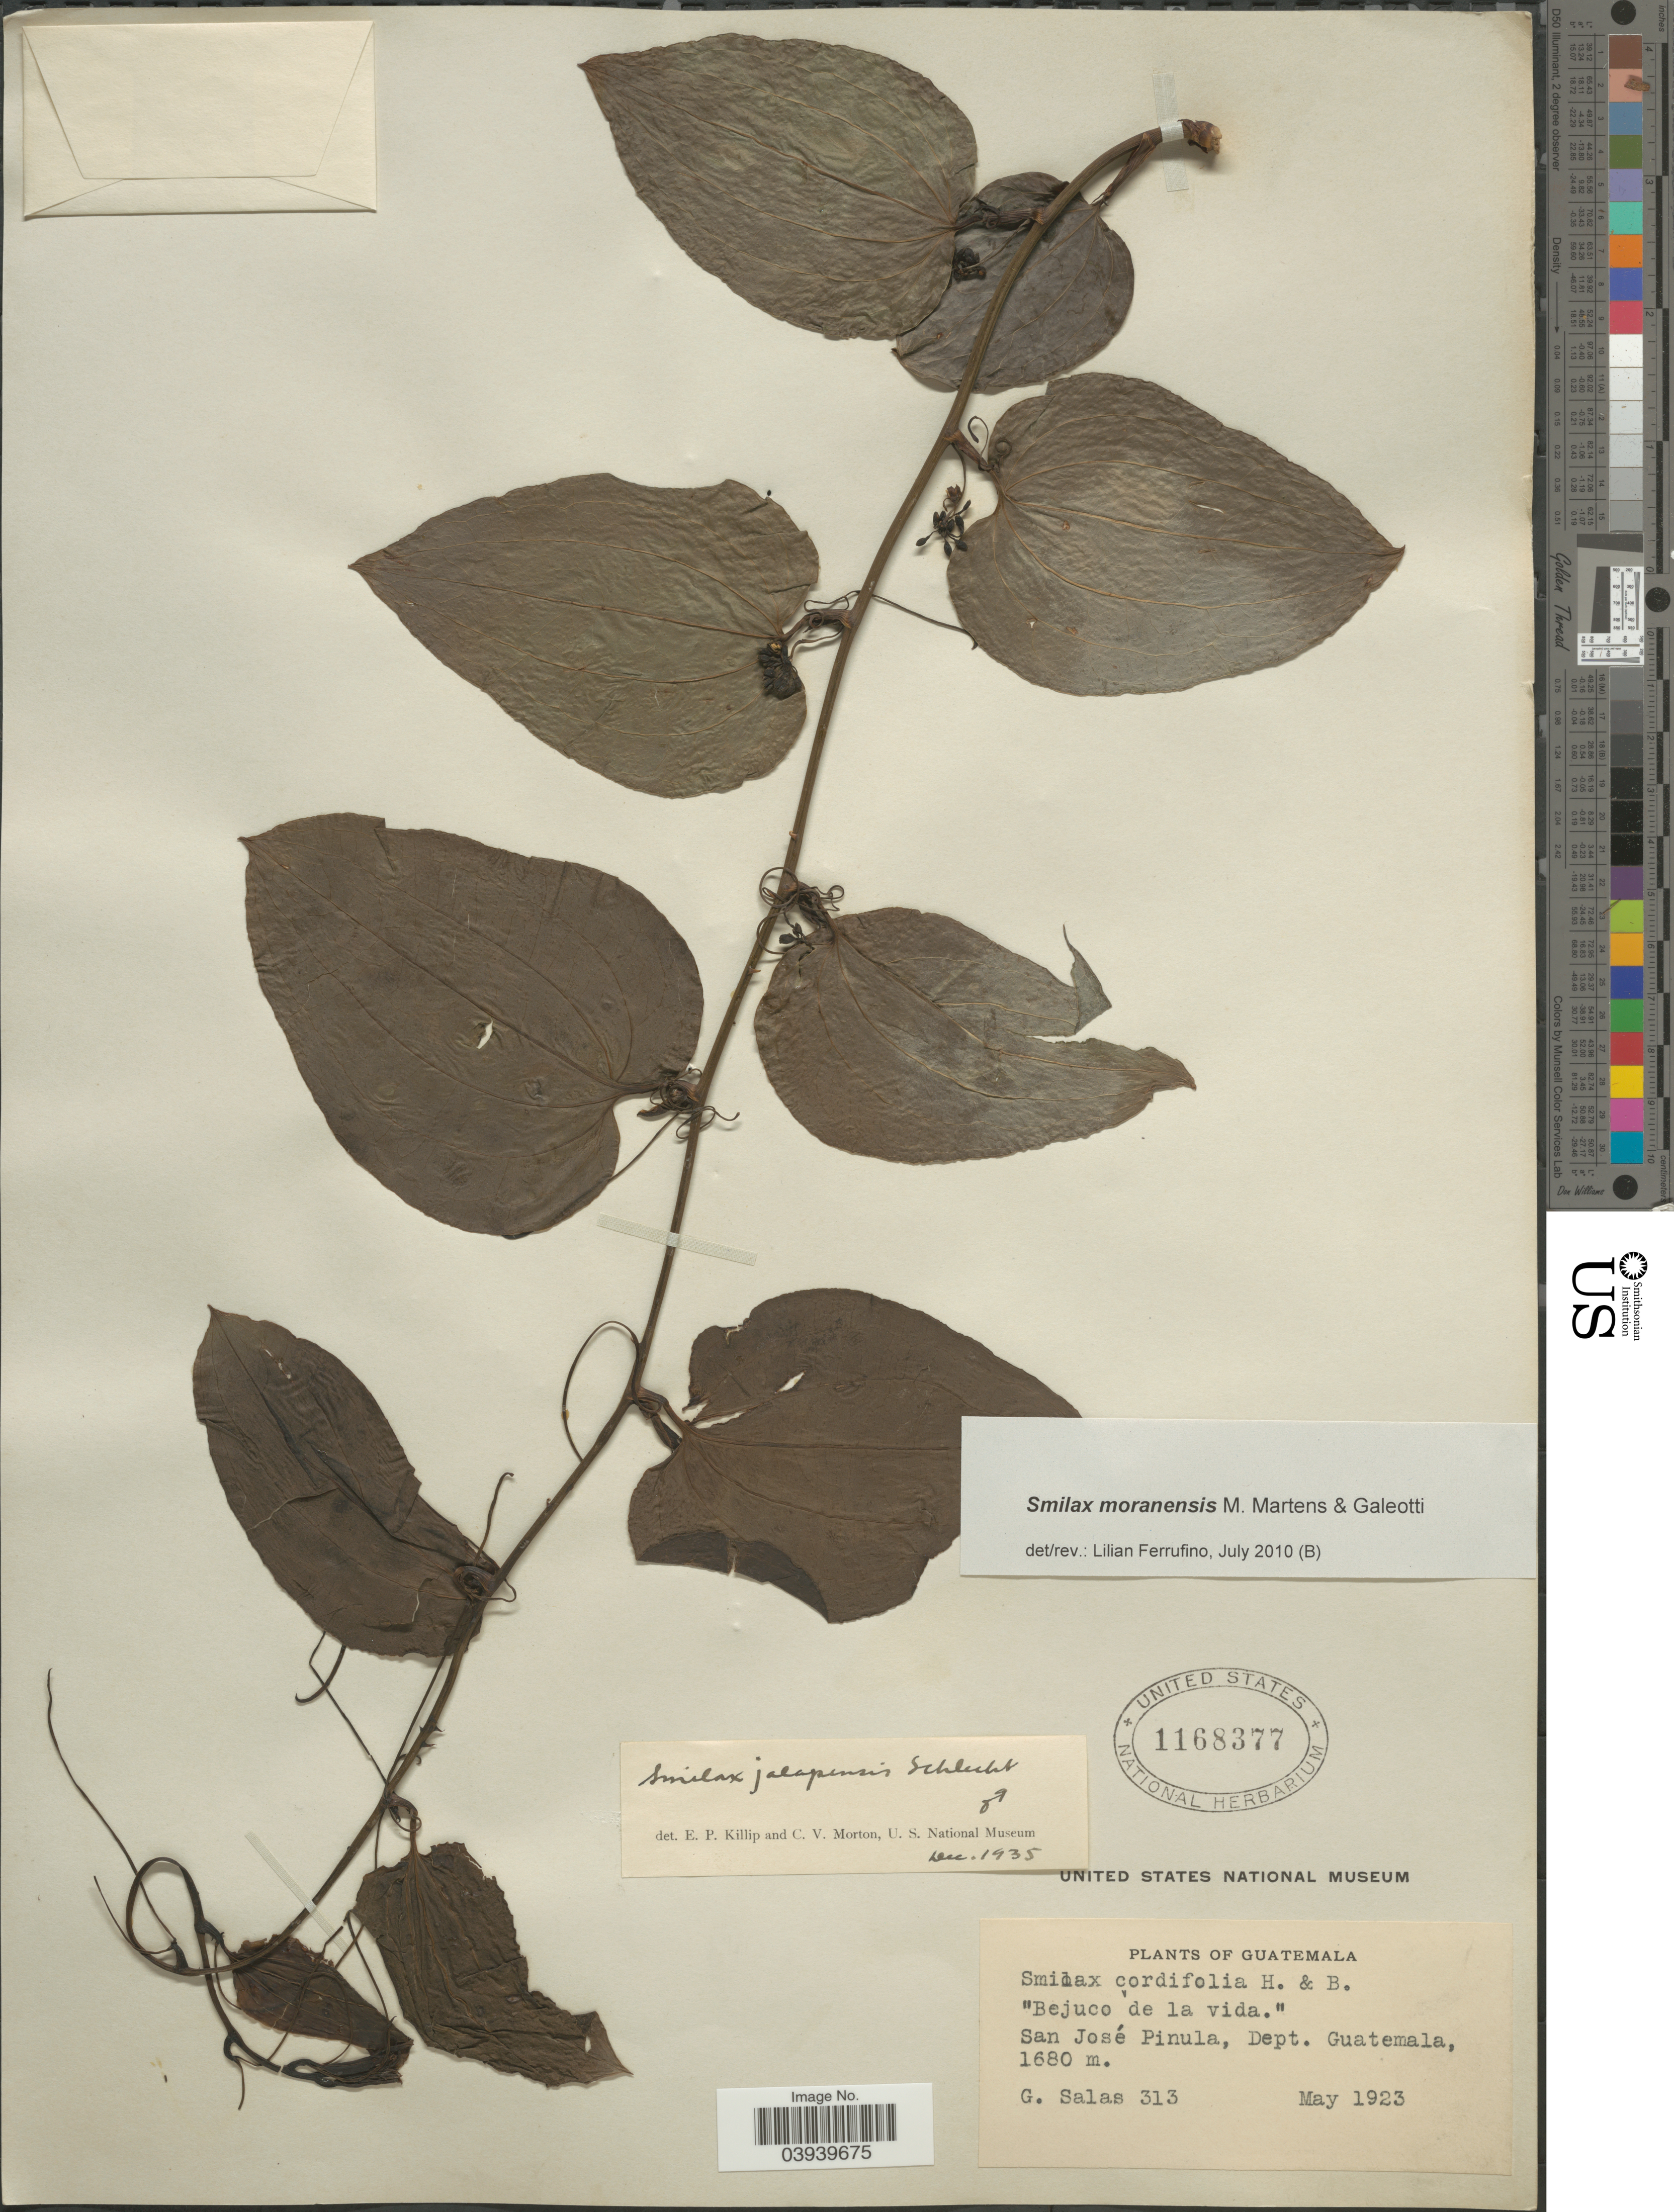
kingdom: Plantae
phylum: Tracheophyta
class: Liliopsida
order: Liliales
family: Smilacaceae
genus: Smilax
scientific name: Smilax moranensis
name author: M. Martens & Galeotti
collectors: G. Salas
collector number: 313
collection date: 1923-05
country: Guatemala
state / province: Guatemala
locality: San José Pinula, Dept. Guatemala.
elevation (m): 1680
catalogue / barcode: US 1168377